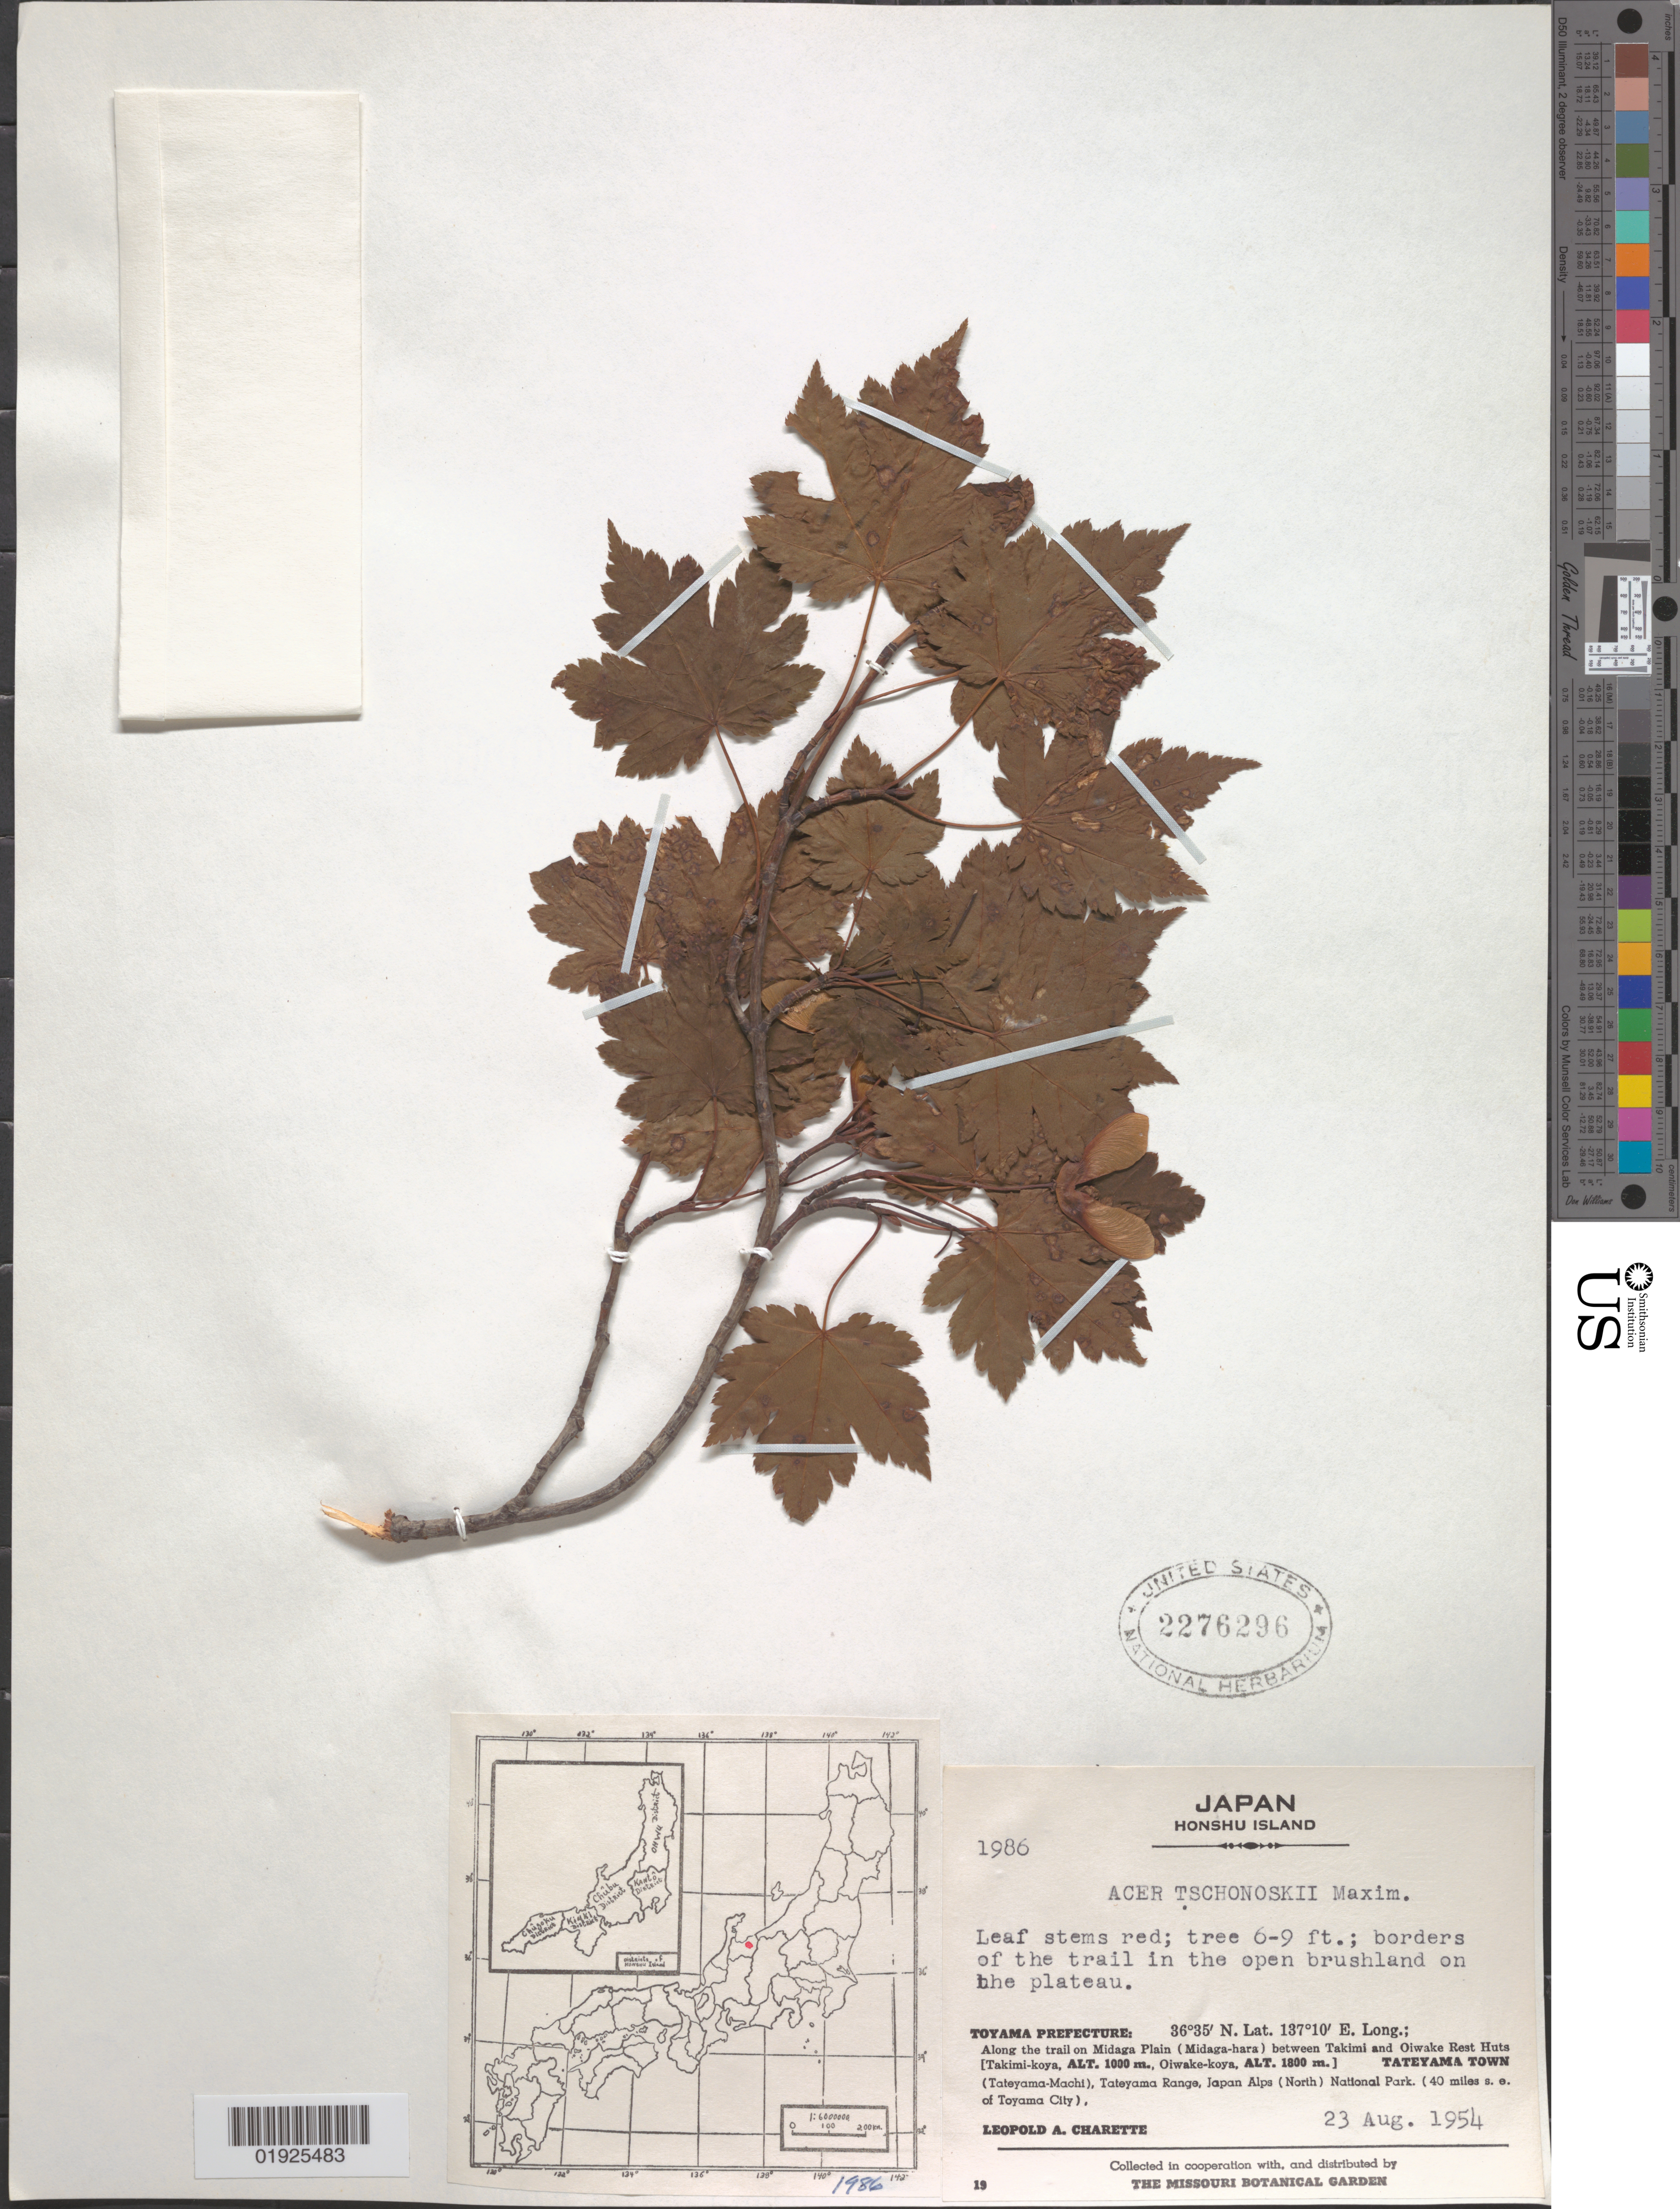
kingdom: Plantae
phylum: Tracheophyta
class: Magnoliopsida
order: Sapindales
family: Sapindaceae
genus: Acer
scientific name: Acer tschonoskii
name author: Maxim.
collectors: L. A. Charette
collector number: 1986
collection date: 1954-08-23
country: Japan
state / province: Toyama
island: Honshu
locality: Midaga Plain (Midaga-hara) between Takimi and Oiwake rest Huts (Takimi-koya, Oiwake-koya). Tateyama Town (Tateyama-Machi), Tatayama Range, Japan Alps (North) National Park (40 miles SE of Toyama City)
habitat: Borders of the trail in the open brushland on the plateau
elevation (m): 1000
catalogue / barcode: US 2276296